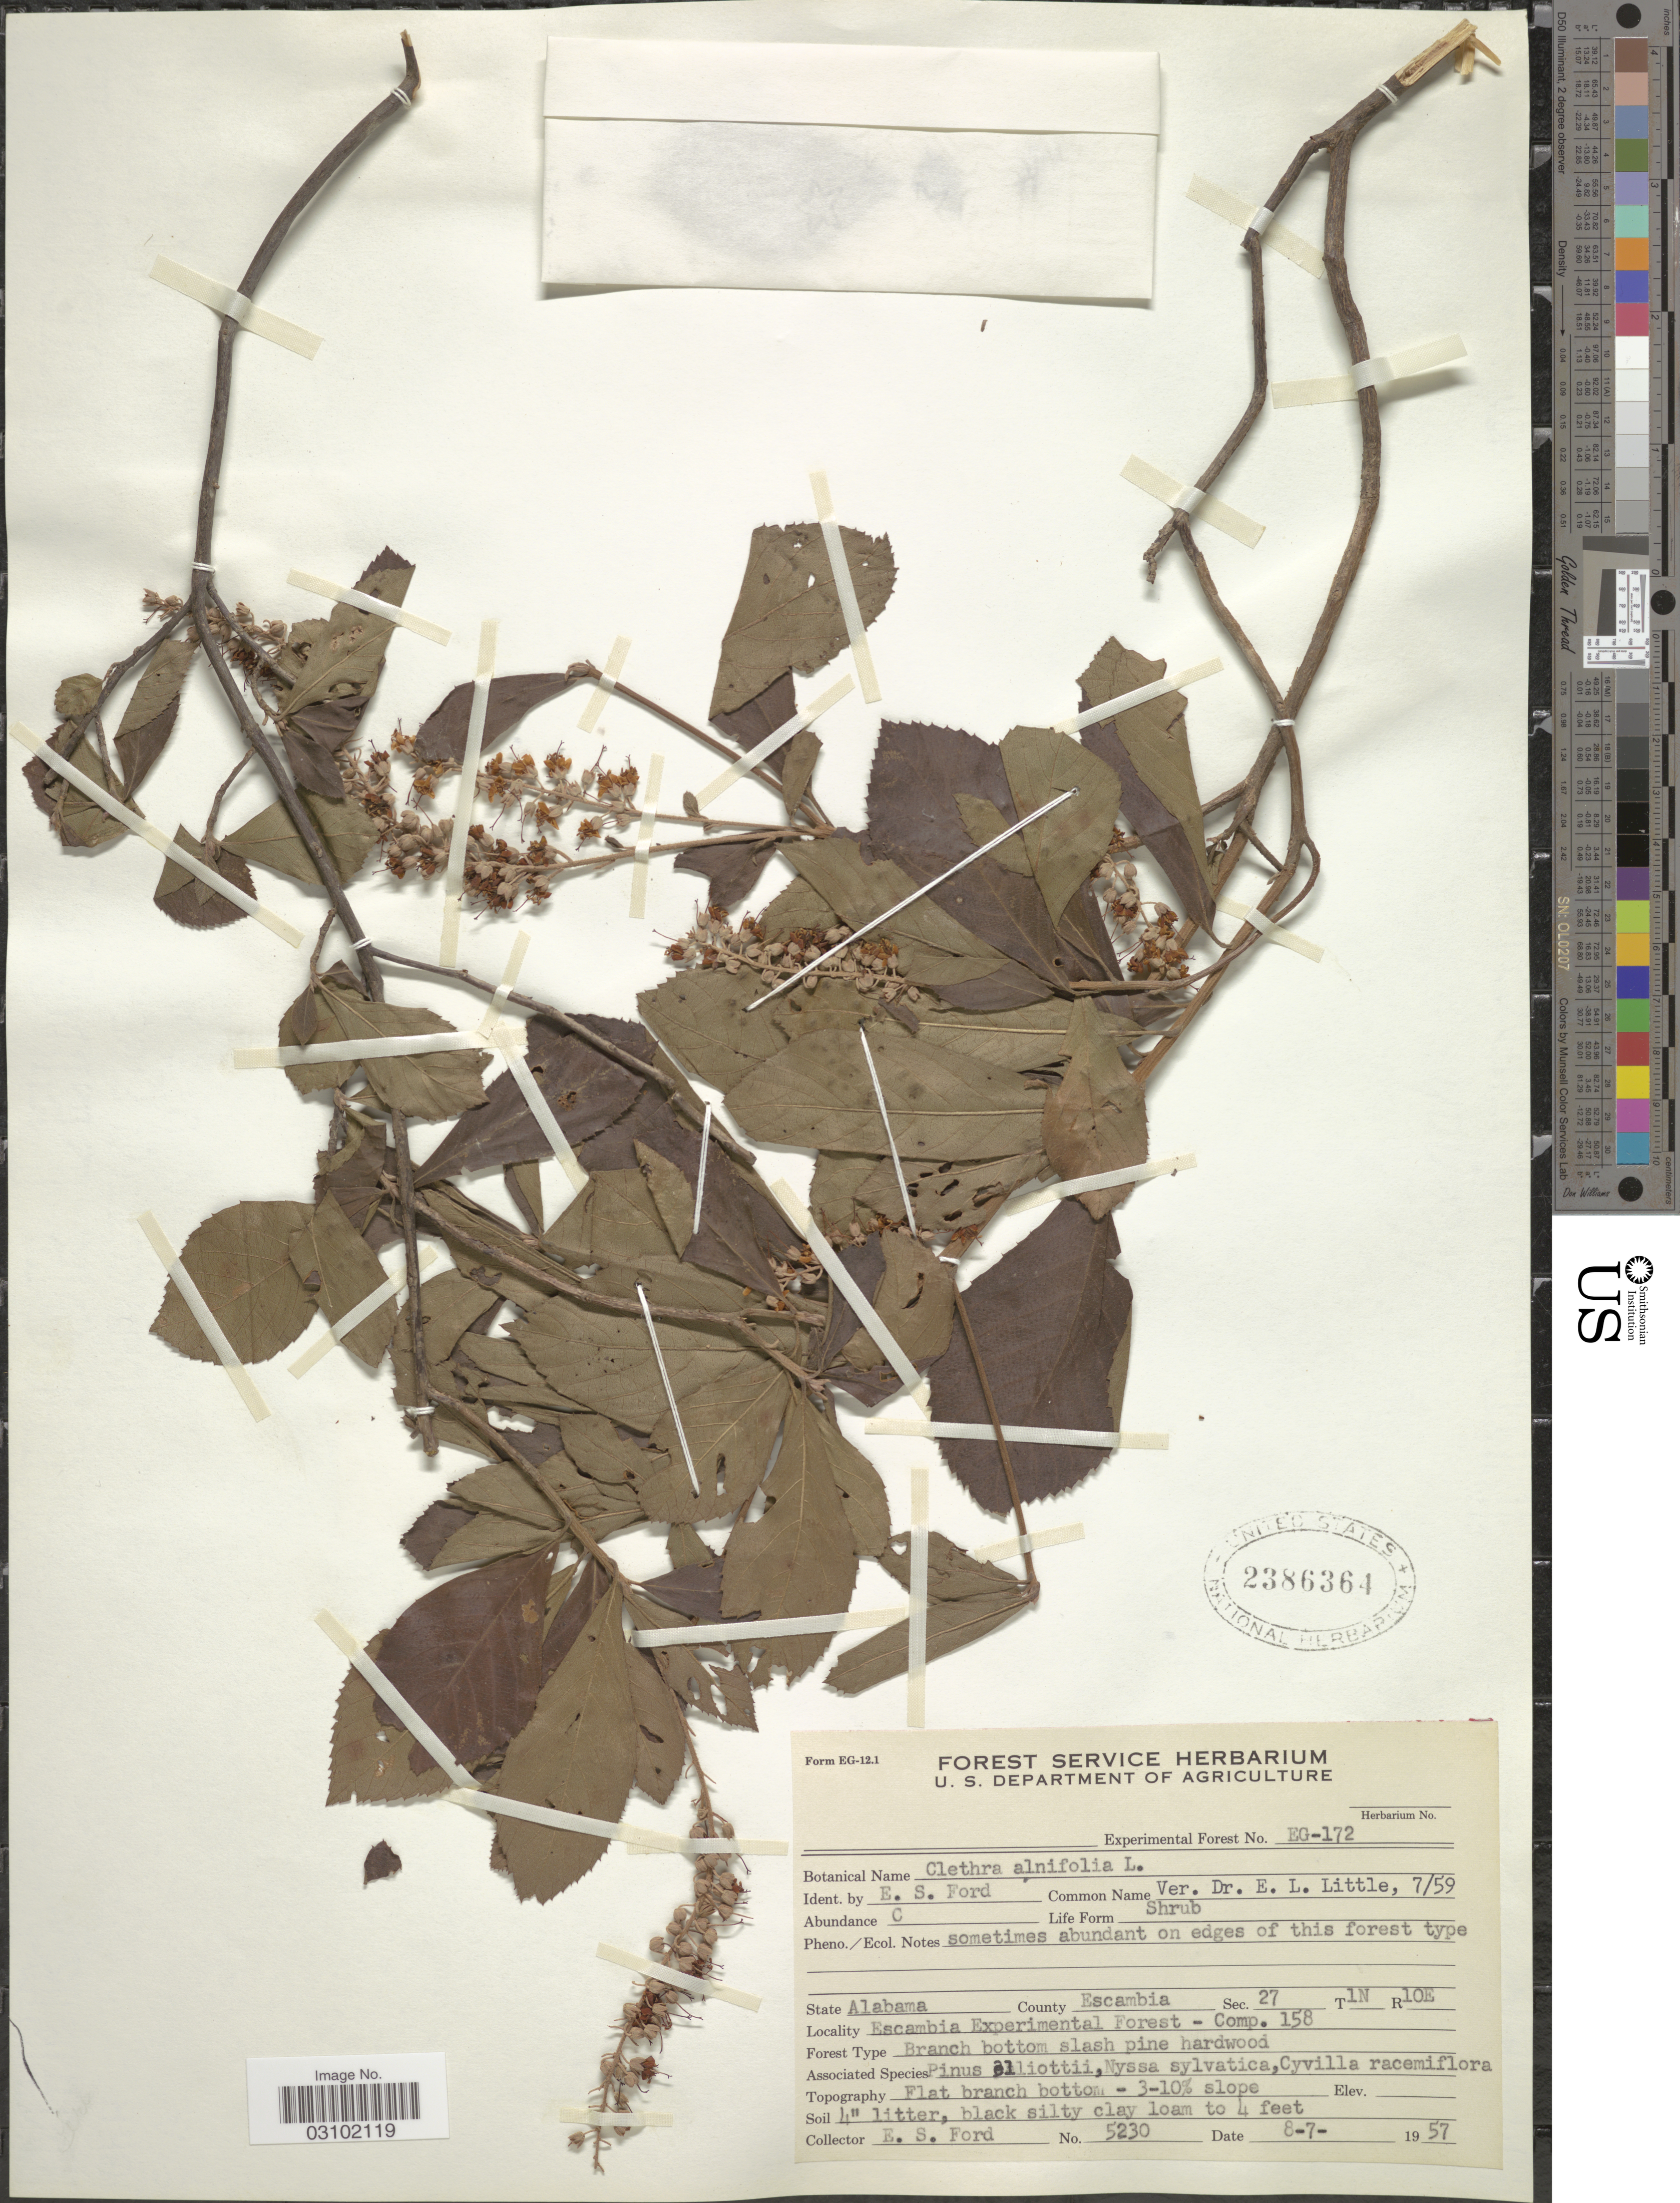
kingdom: Plantae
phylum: Tracheophyta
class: Magnoliopsida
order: Ericales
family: Clethraceae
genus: Clethra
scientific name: Clethra alnifolia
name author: L.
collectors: E. Ford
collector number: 5230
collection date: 1957-08-07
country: United States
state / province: Alabama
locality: County Escambia, Escambia Experimental Forest - Comp. 158, Sec. 27, T1N, R10E.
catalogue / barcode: US 2386364